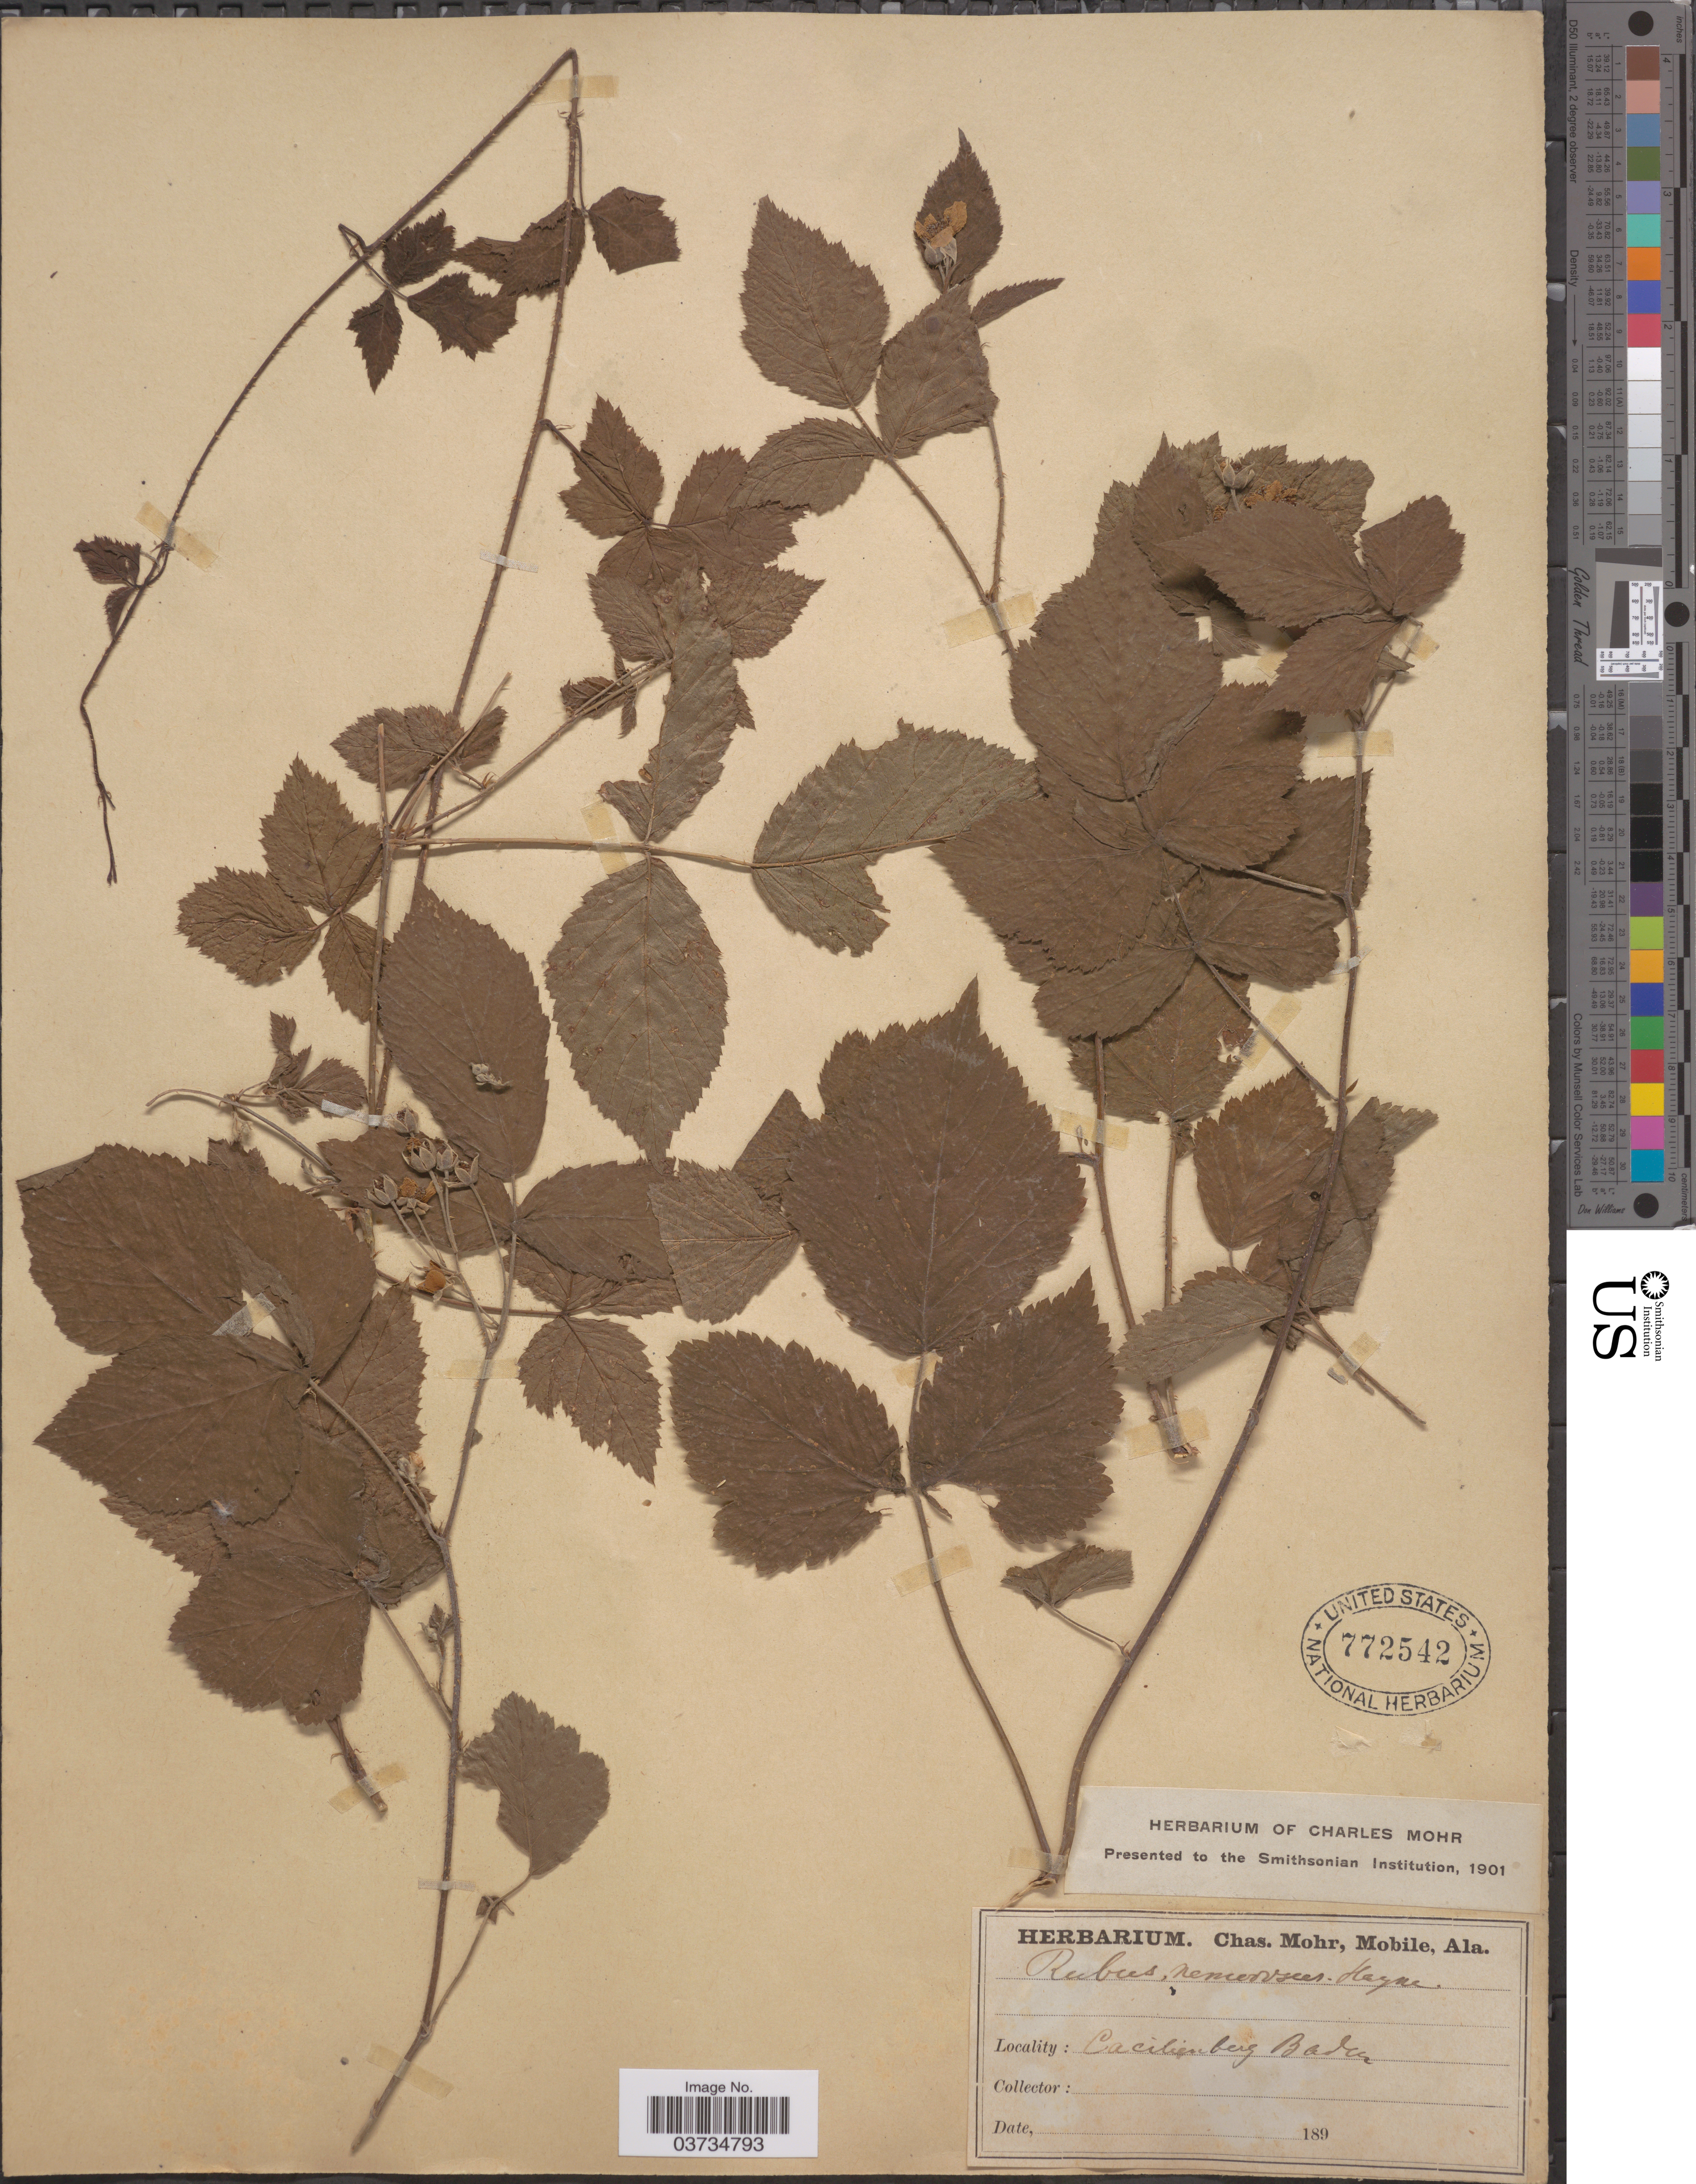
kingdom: Plantae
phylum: Tracheophyta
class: Magnoliopsida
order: Rosales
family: Rosaceae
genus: Rubus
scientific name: Rubus nemorosus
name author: Hayne & Willd.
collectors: ex herb. Charles Mohr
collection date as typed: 189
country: Germany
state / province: Baden-Württemberg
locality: Cacilienberg Baden.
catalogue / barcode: US 772542